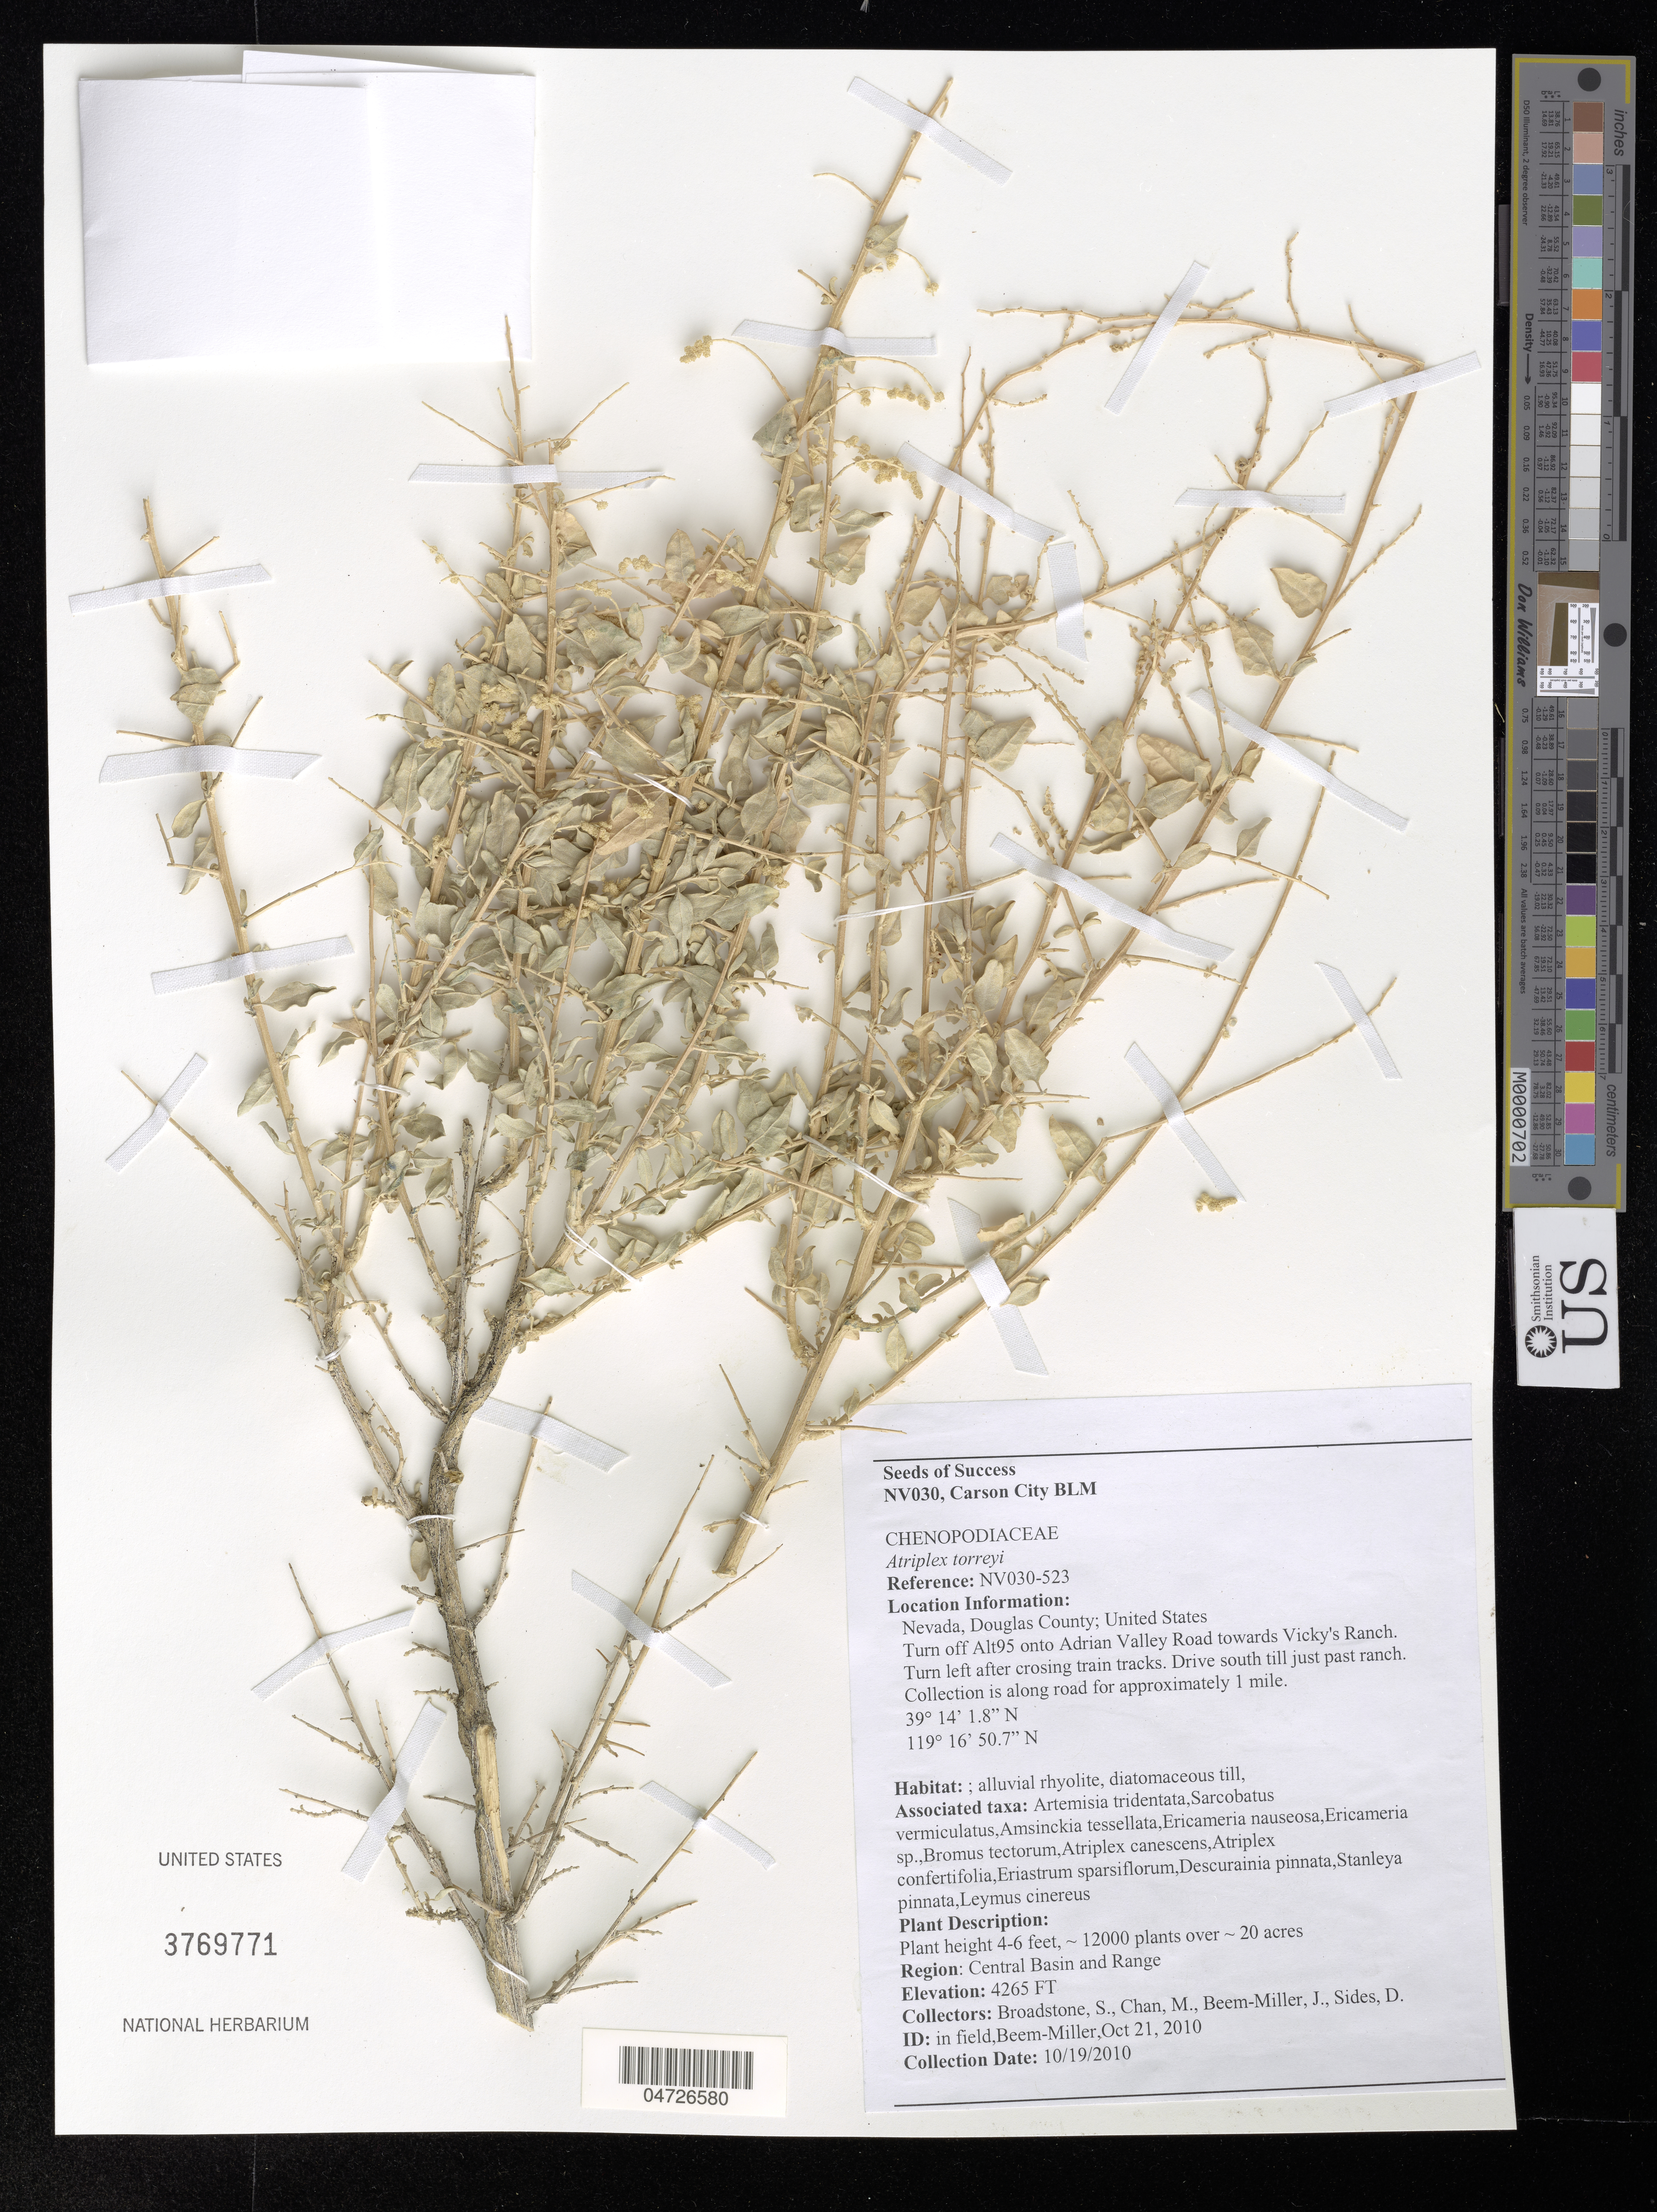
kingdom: Plantae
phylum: Tracheophyta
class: Magnoliopsida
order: Caryophyllales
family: Amaranthaceae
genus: Atriplex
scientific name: Atriplex torreyi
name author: (S. Watson) S. Watson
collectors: S. Broadstone, M. Chan, J. Beem-Miller & D. Sides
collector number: NV030-523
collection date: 2010-10-19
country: United States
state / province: Nevada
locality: Douglas County. Turn off Alt95 onto Adrian Valley Road towards Vicky's Ranch. Turn left after crosing train tracks. Drive south till just past ranch. Collection is along road for approximately 1 mile.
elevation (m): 1300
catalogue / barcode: US 3769771